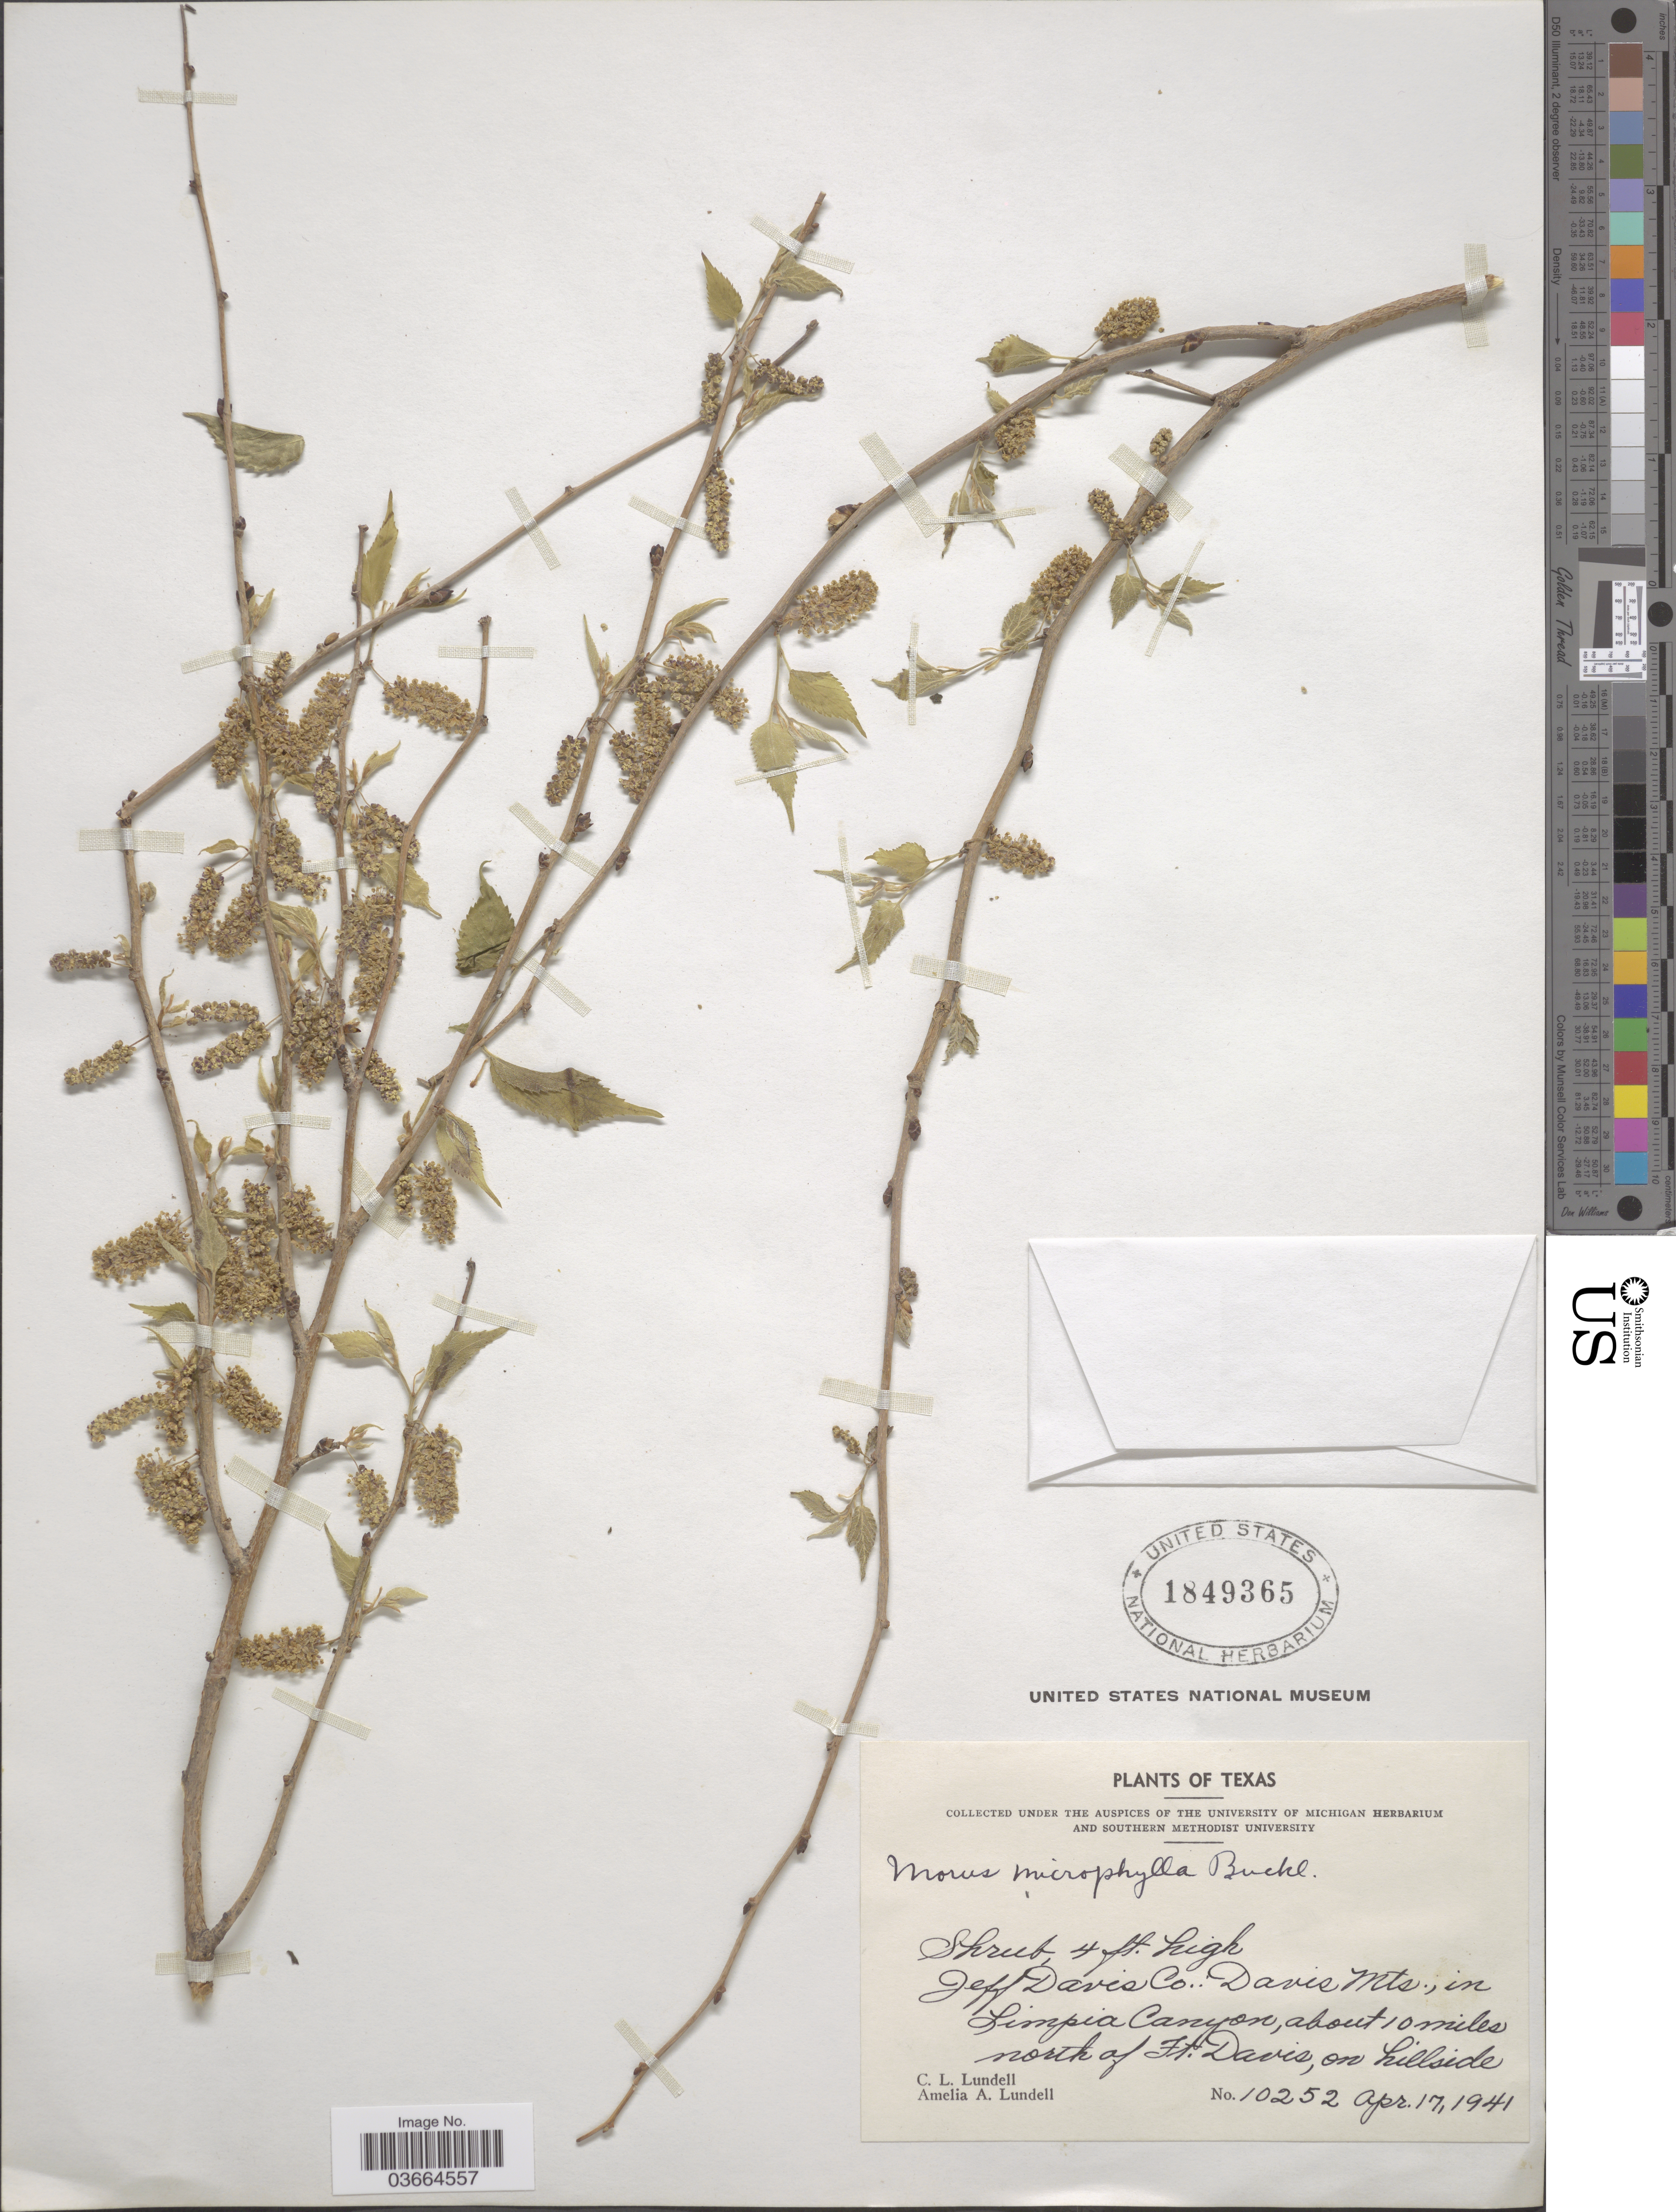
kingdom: Plantae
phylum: Tracheophyta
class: Magnoliopsida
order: Rosales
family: Moraceae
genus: Morus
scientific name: Morus microphylla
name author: Buckley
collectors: C. L. Lundell & A. A. Lundell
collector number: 10252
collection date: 1941-04-17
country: United States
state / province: Texas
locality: Jeff Davis Co.: Davis Mts., in Limpia Canyon, about 10 miles north of Ft. Davis, on hillside.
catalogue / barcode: US 1849365